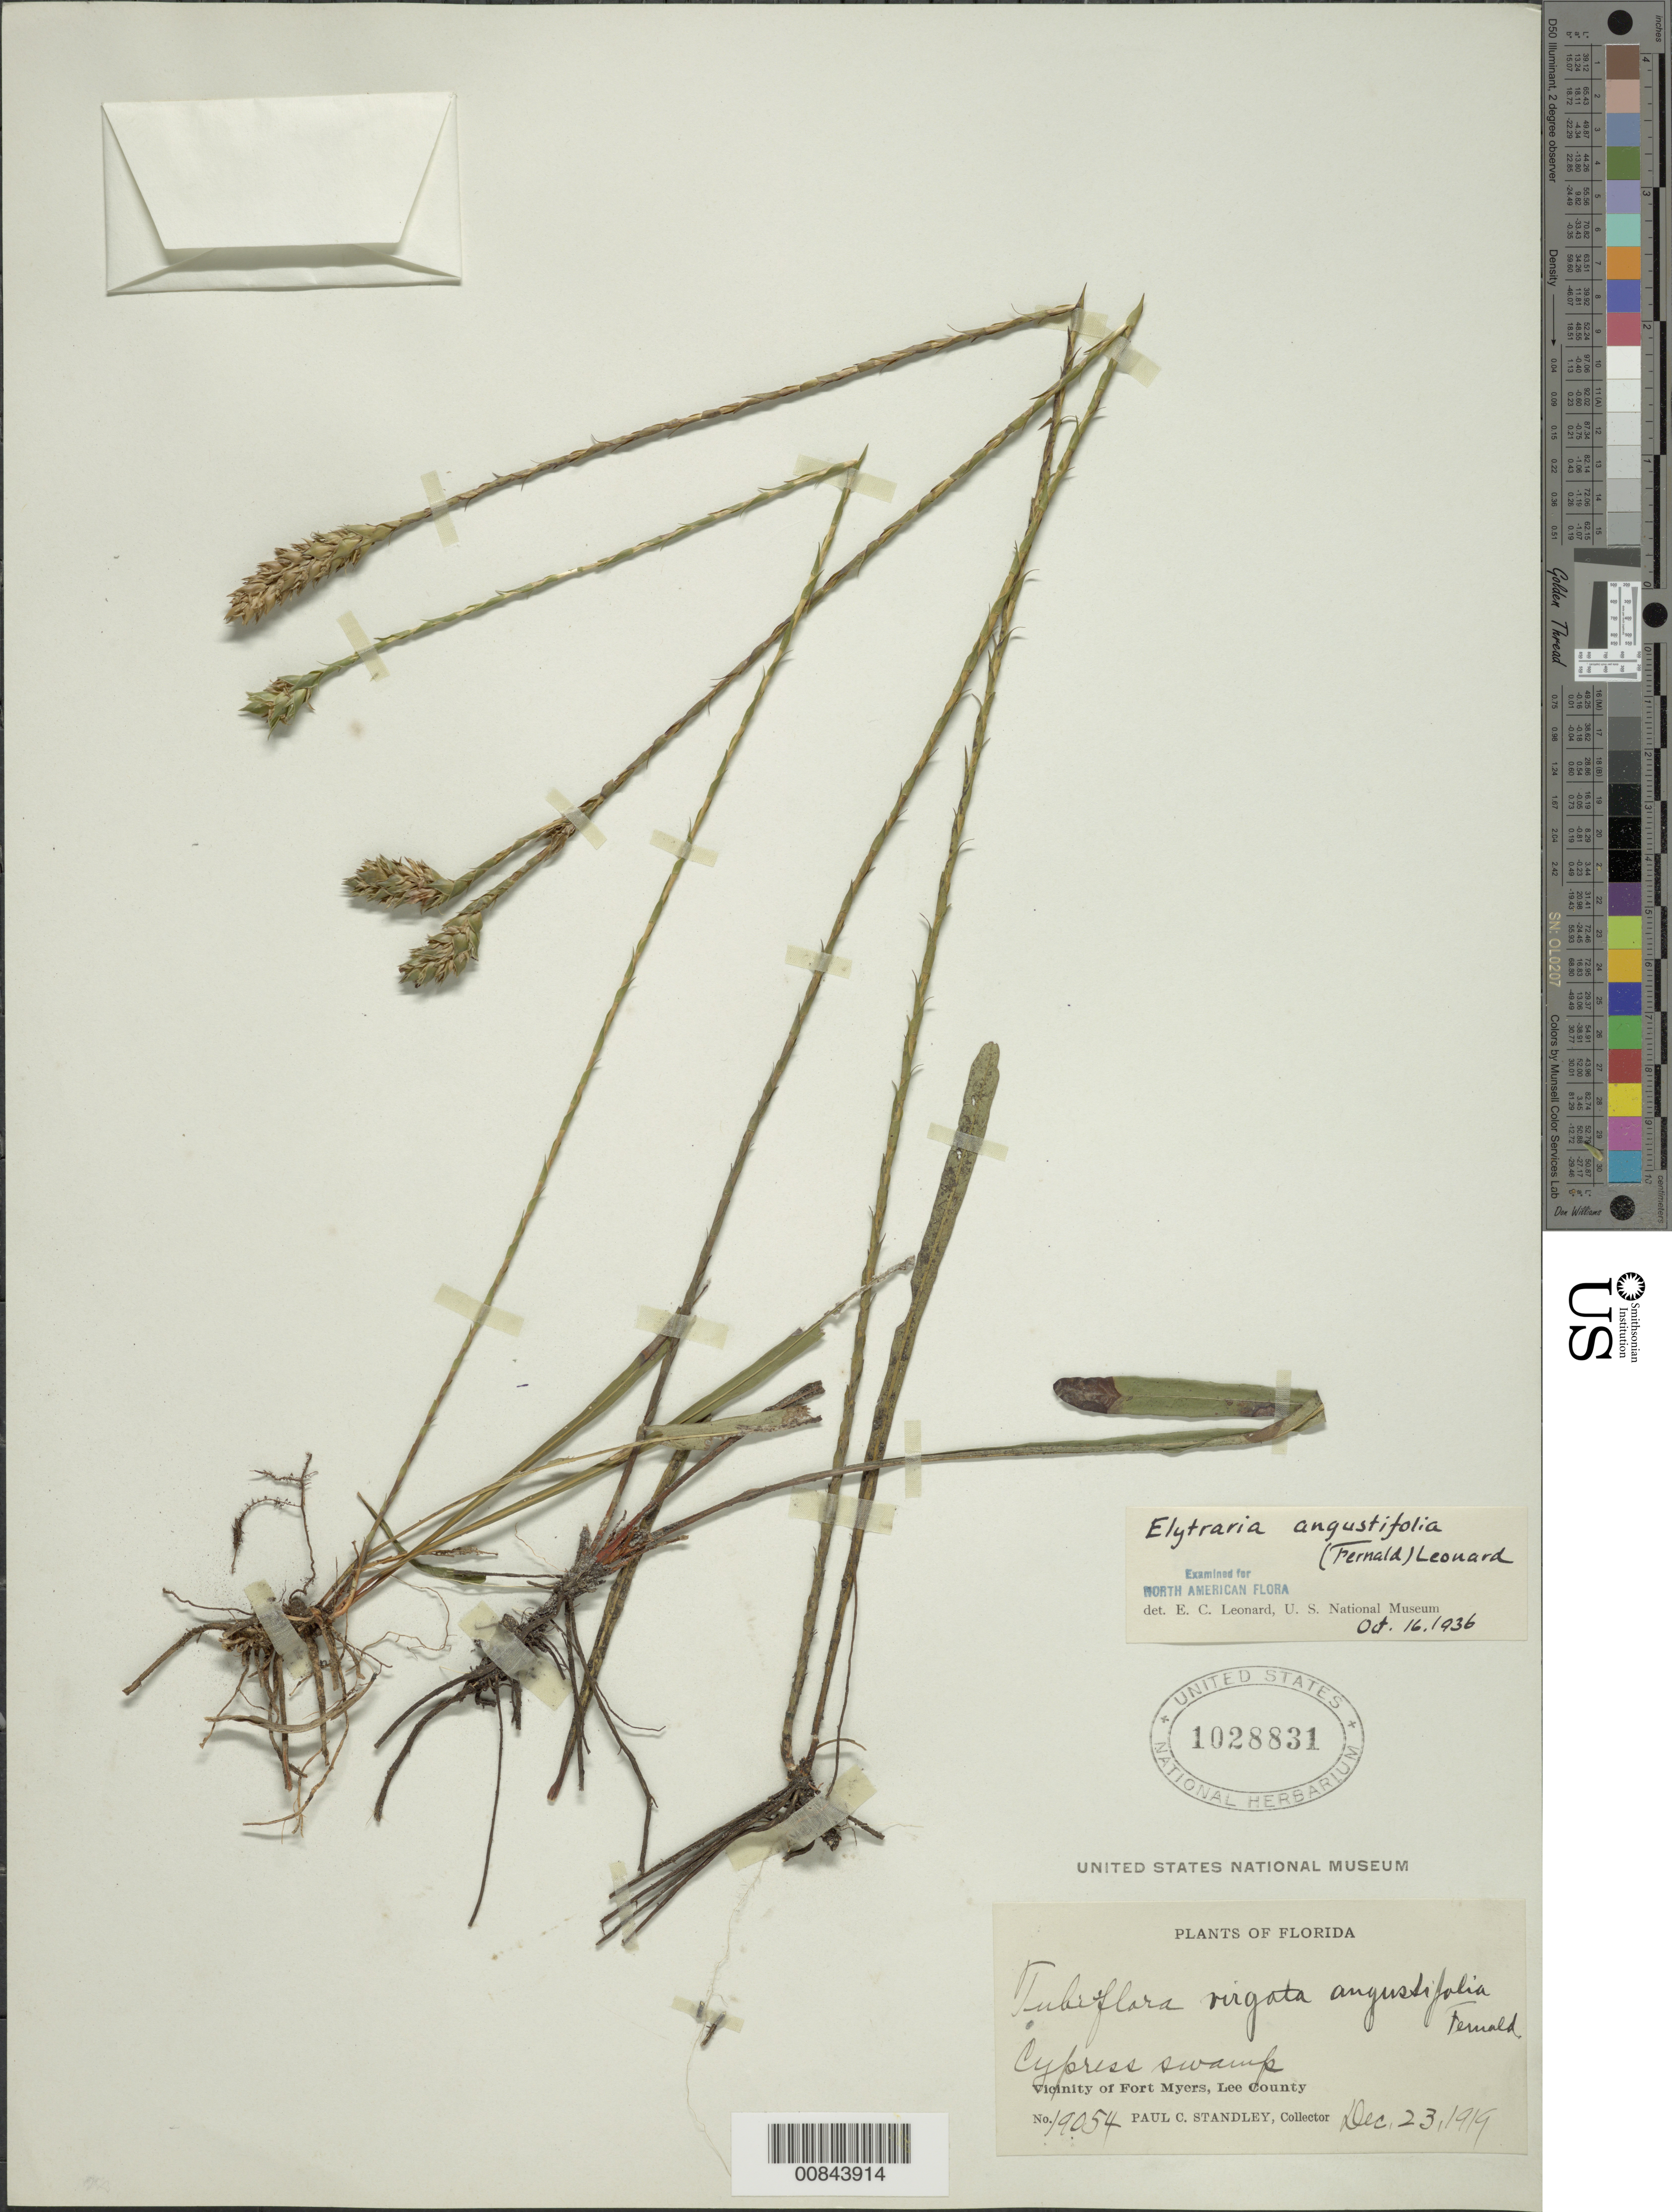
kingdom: Plantae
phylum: Tracheophyta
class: Magnoliopsida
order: Lamiales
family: Acanthaceae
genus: Elytraria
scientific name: Elytraria angustifolia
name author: (Fernald) Leonard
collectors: P. C. Standley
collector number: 19054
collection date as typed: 23 Dec 1919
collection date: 1919-12-23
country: United States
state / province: Florida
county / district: Lee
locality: Fort Myers.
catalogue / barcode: US 1028831